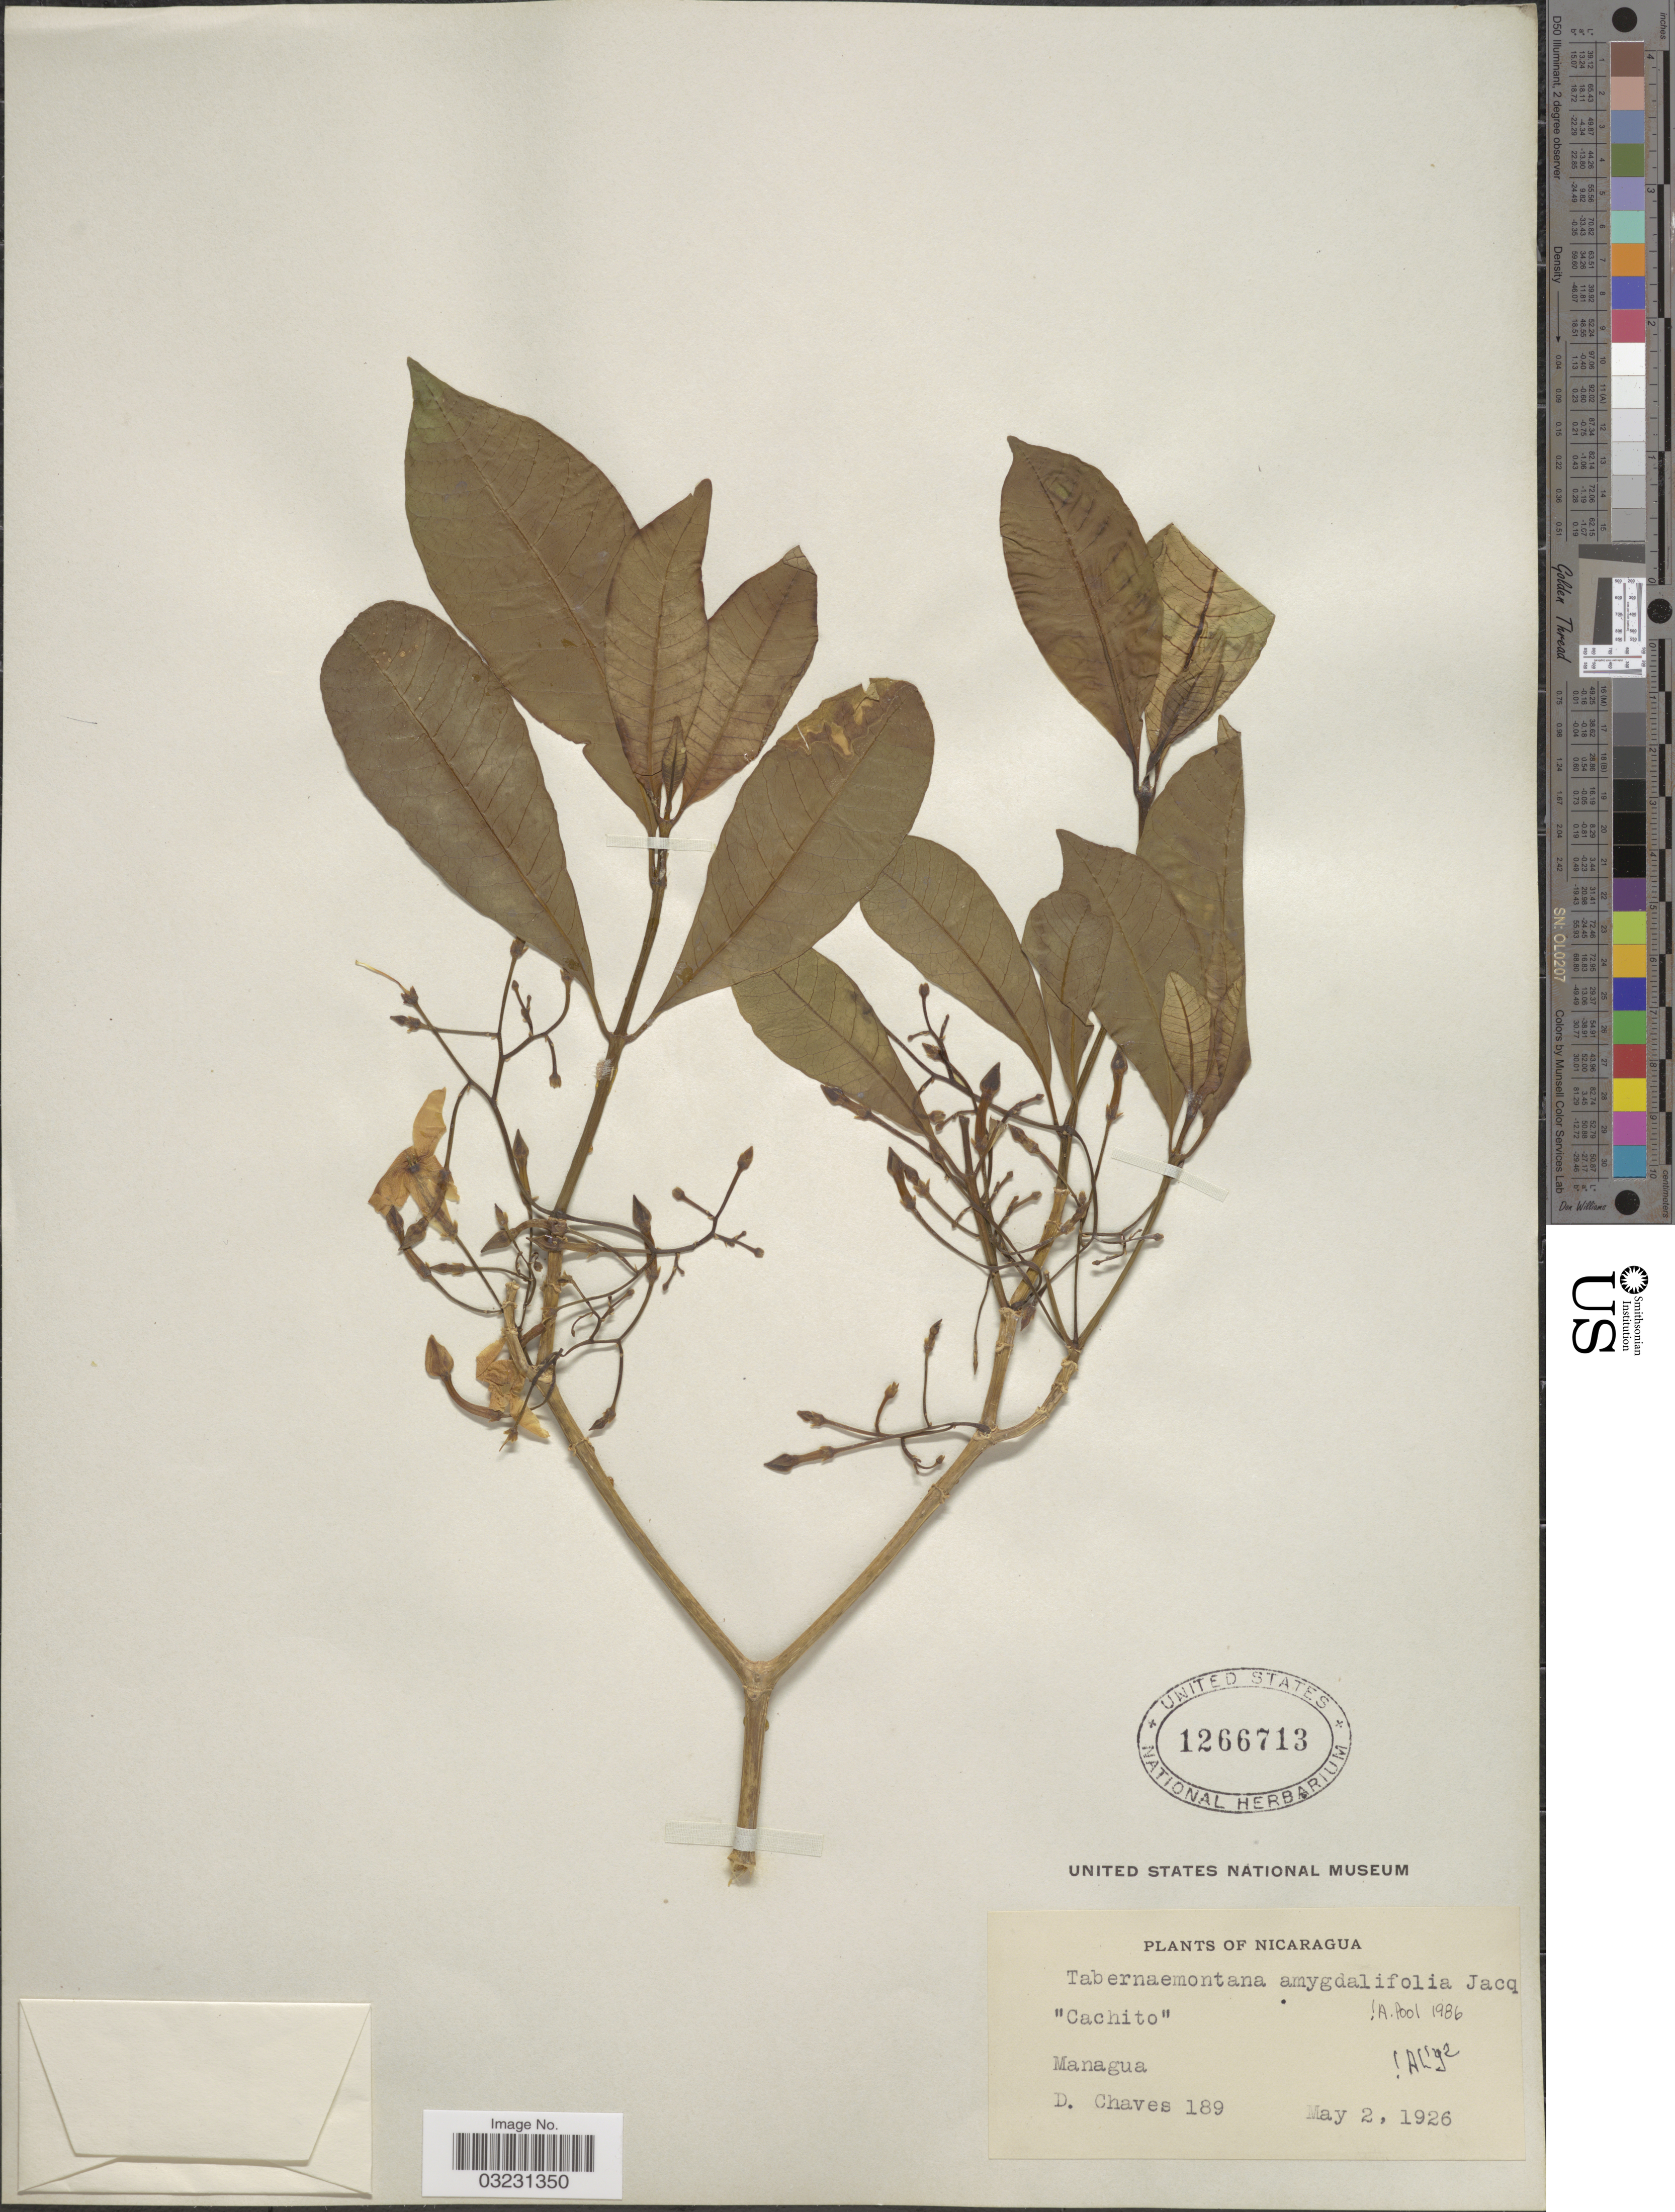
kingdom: Plantae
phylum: Tracheophyta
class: Magnoliopsida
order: Gentianales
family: Apocynaceae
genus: Tabernaemontana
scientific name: Tabernaemontana amygdalifolia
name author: Jacq.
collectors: D. Chaves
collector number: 189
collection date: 1926-05-02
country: Nicaragua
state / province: Managua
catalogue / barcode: US 1266713